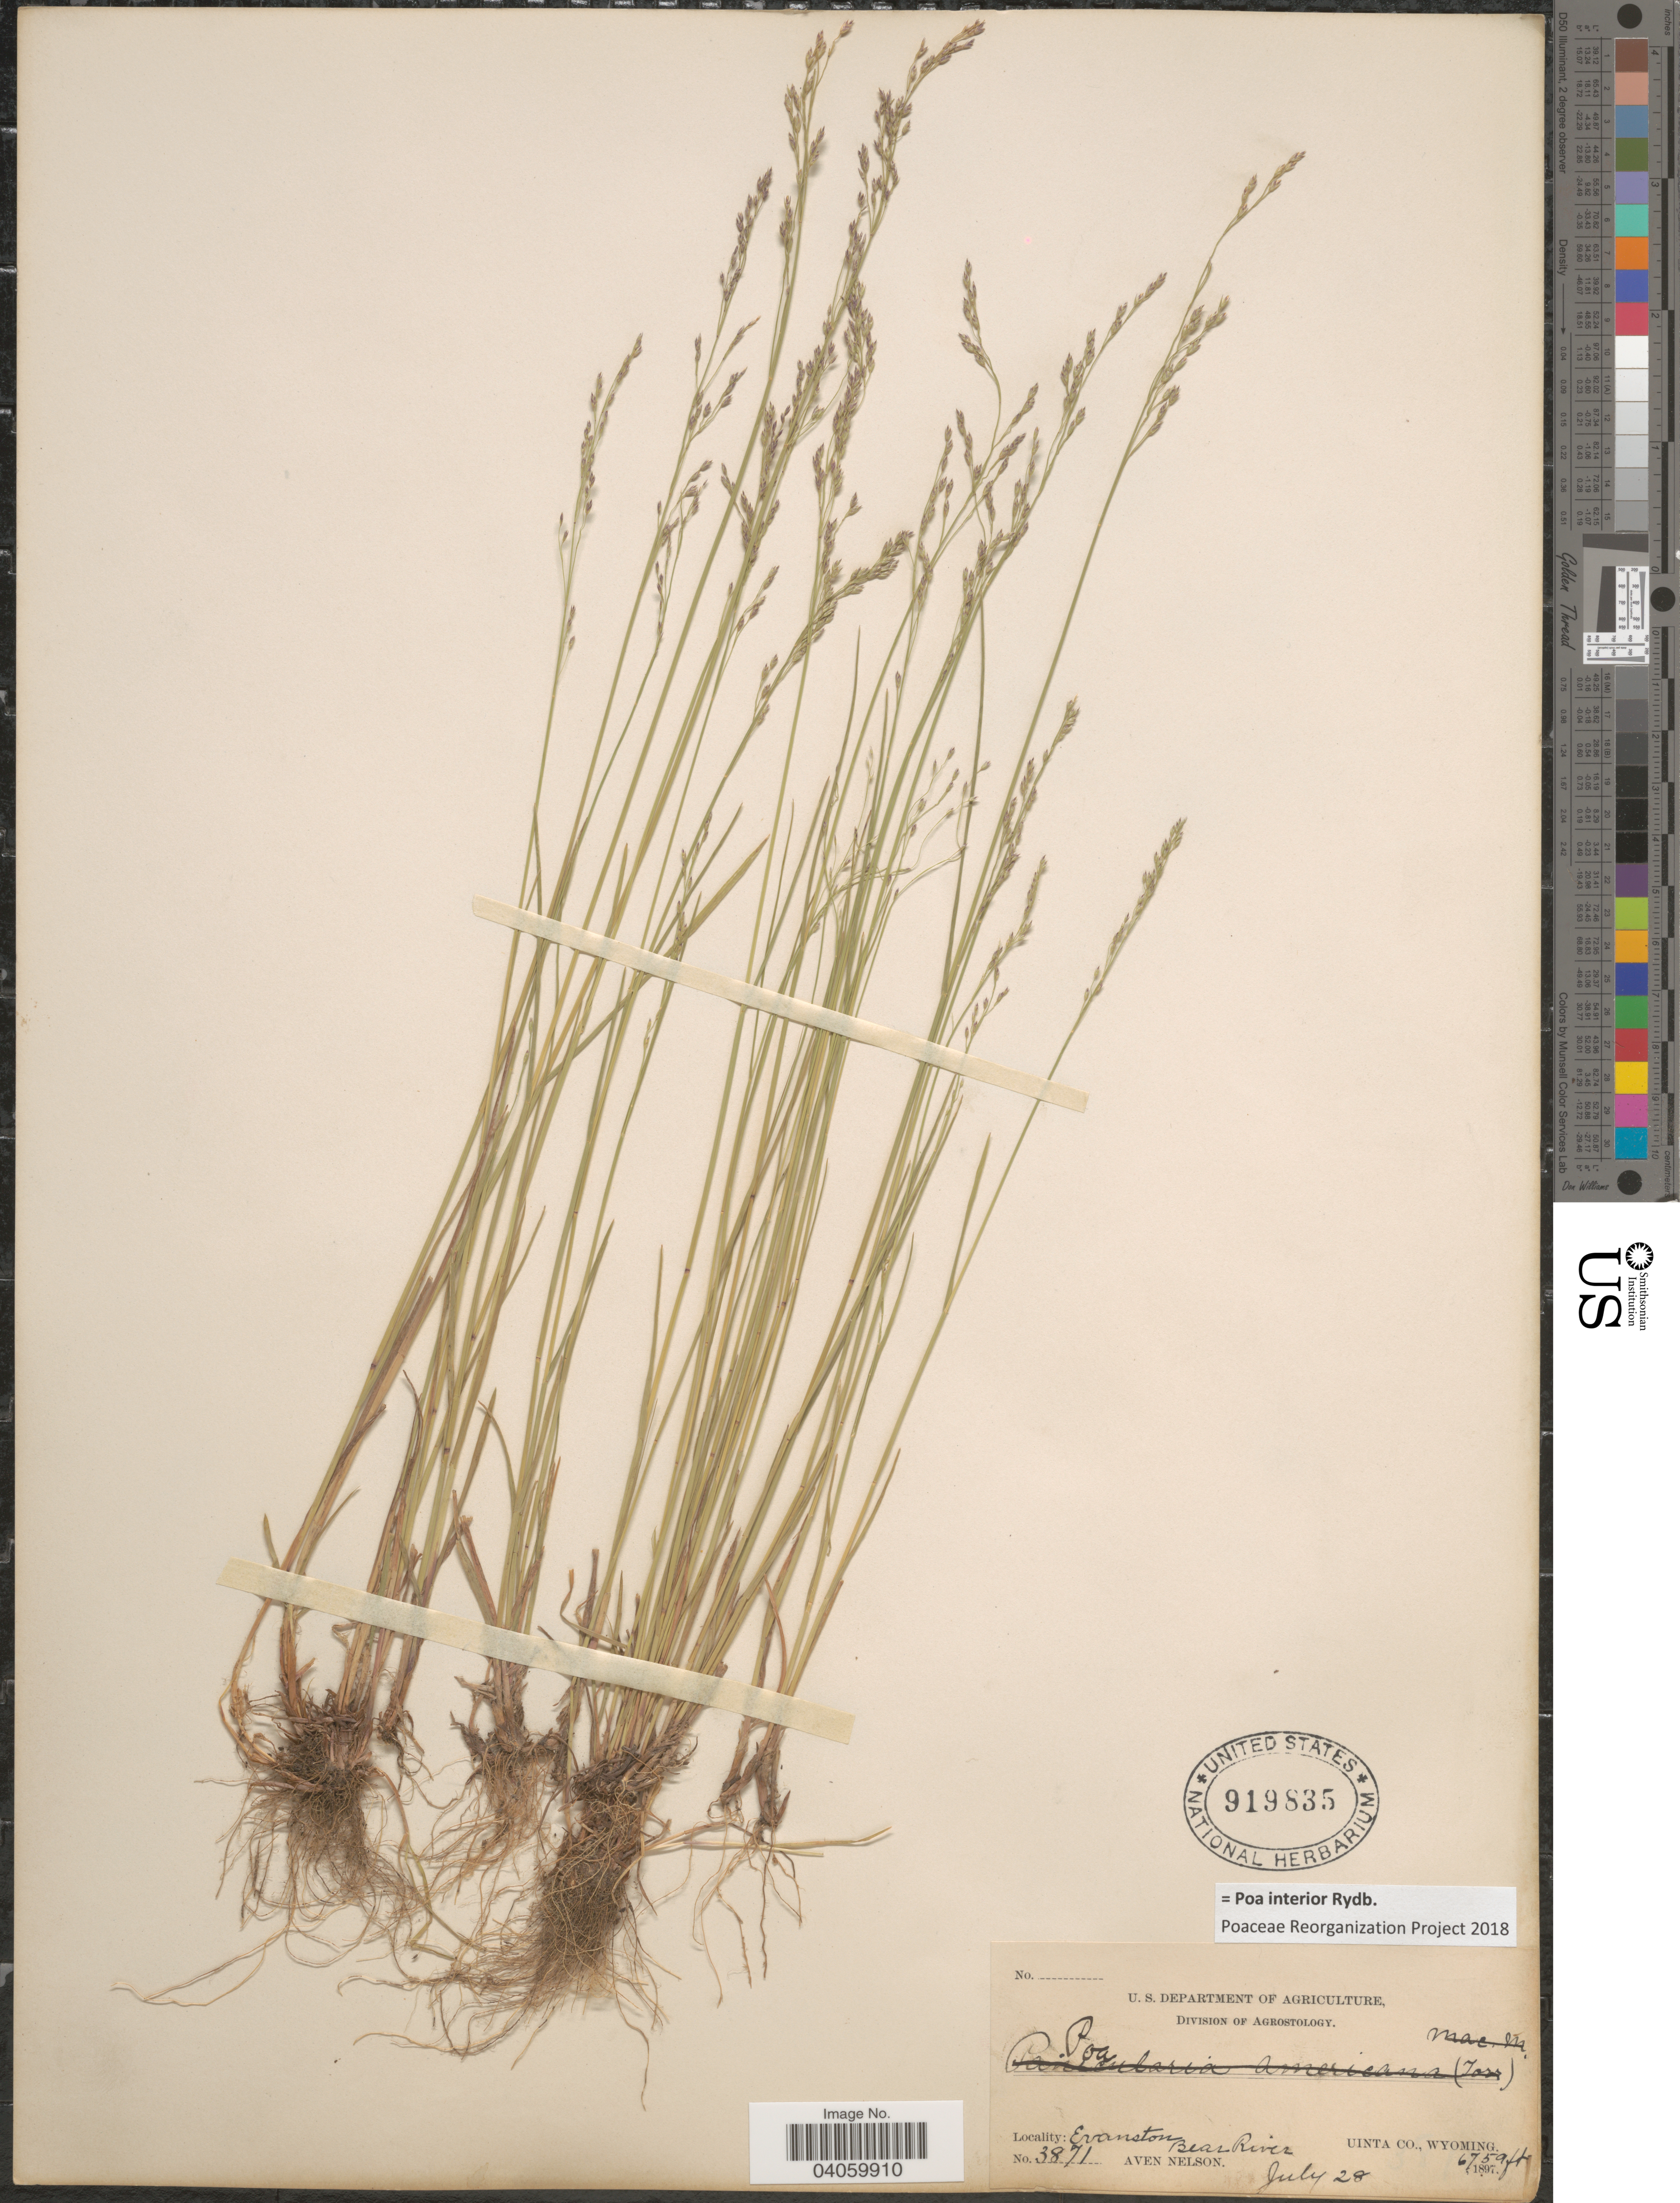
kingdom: Plantae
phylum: Tracheophyta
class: Liliopsida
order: Poales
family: Poaceae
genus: Poa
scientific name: Poa interior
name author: Rydb.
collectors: A. Nelson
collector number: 3871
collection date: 1897-07-28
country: United States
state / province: Wyoming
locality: Evanston. Bear River. Uinta Co.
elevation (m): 2060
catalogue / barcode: US 919835